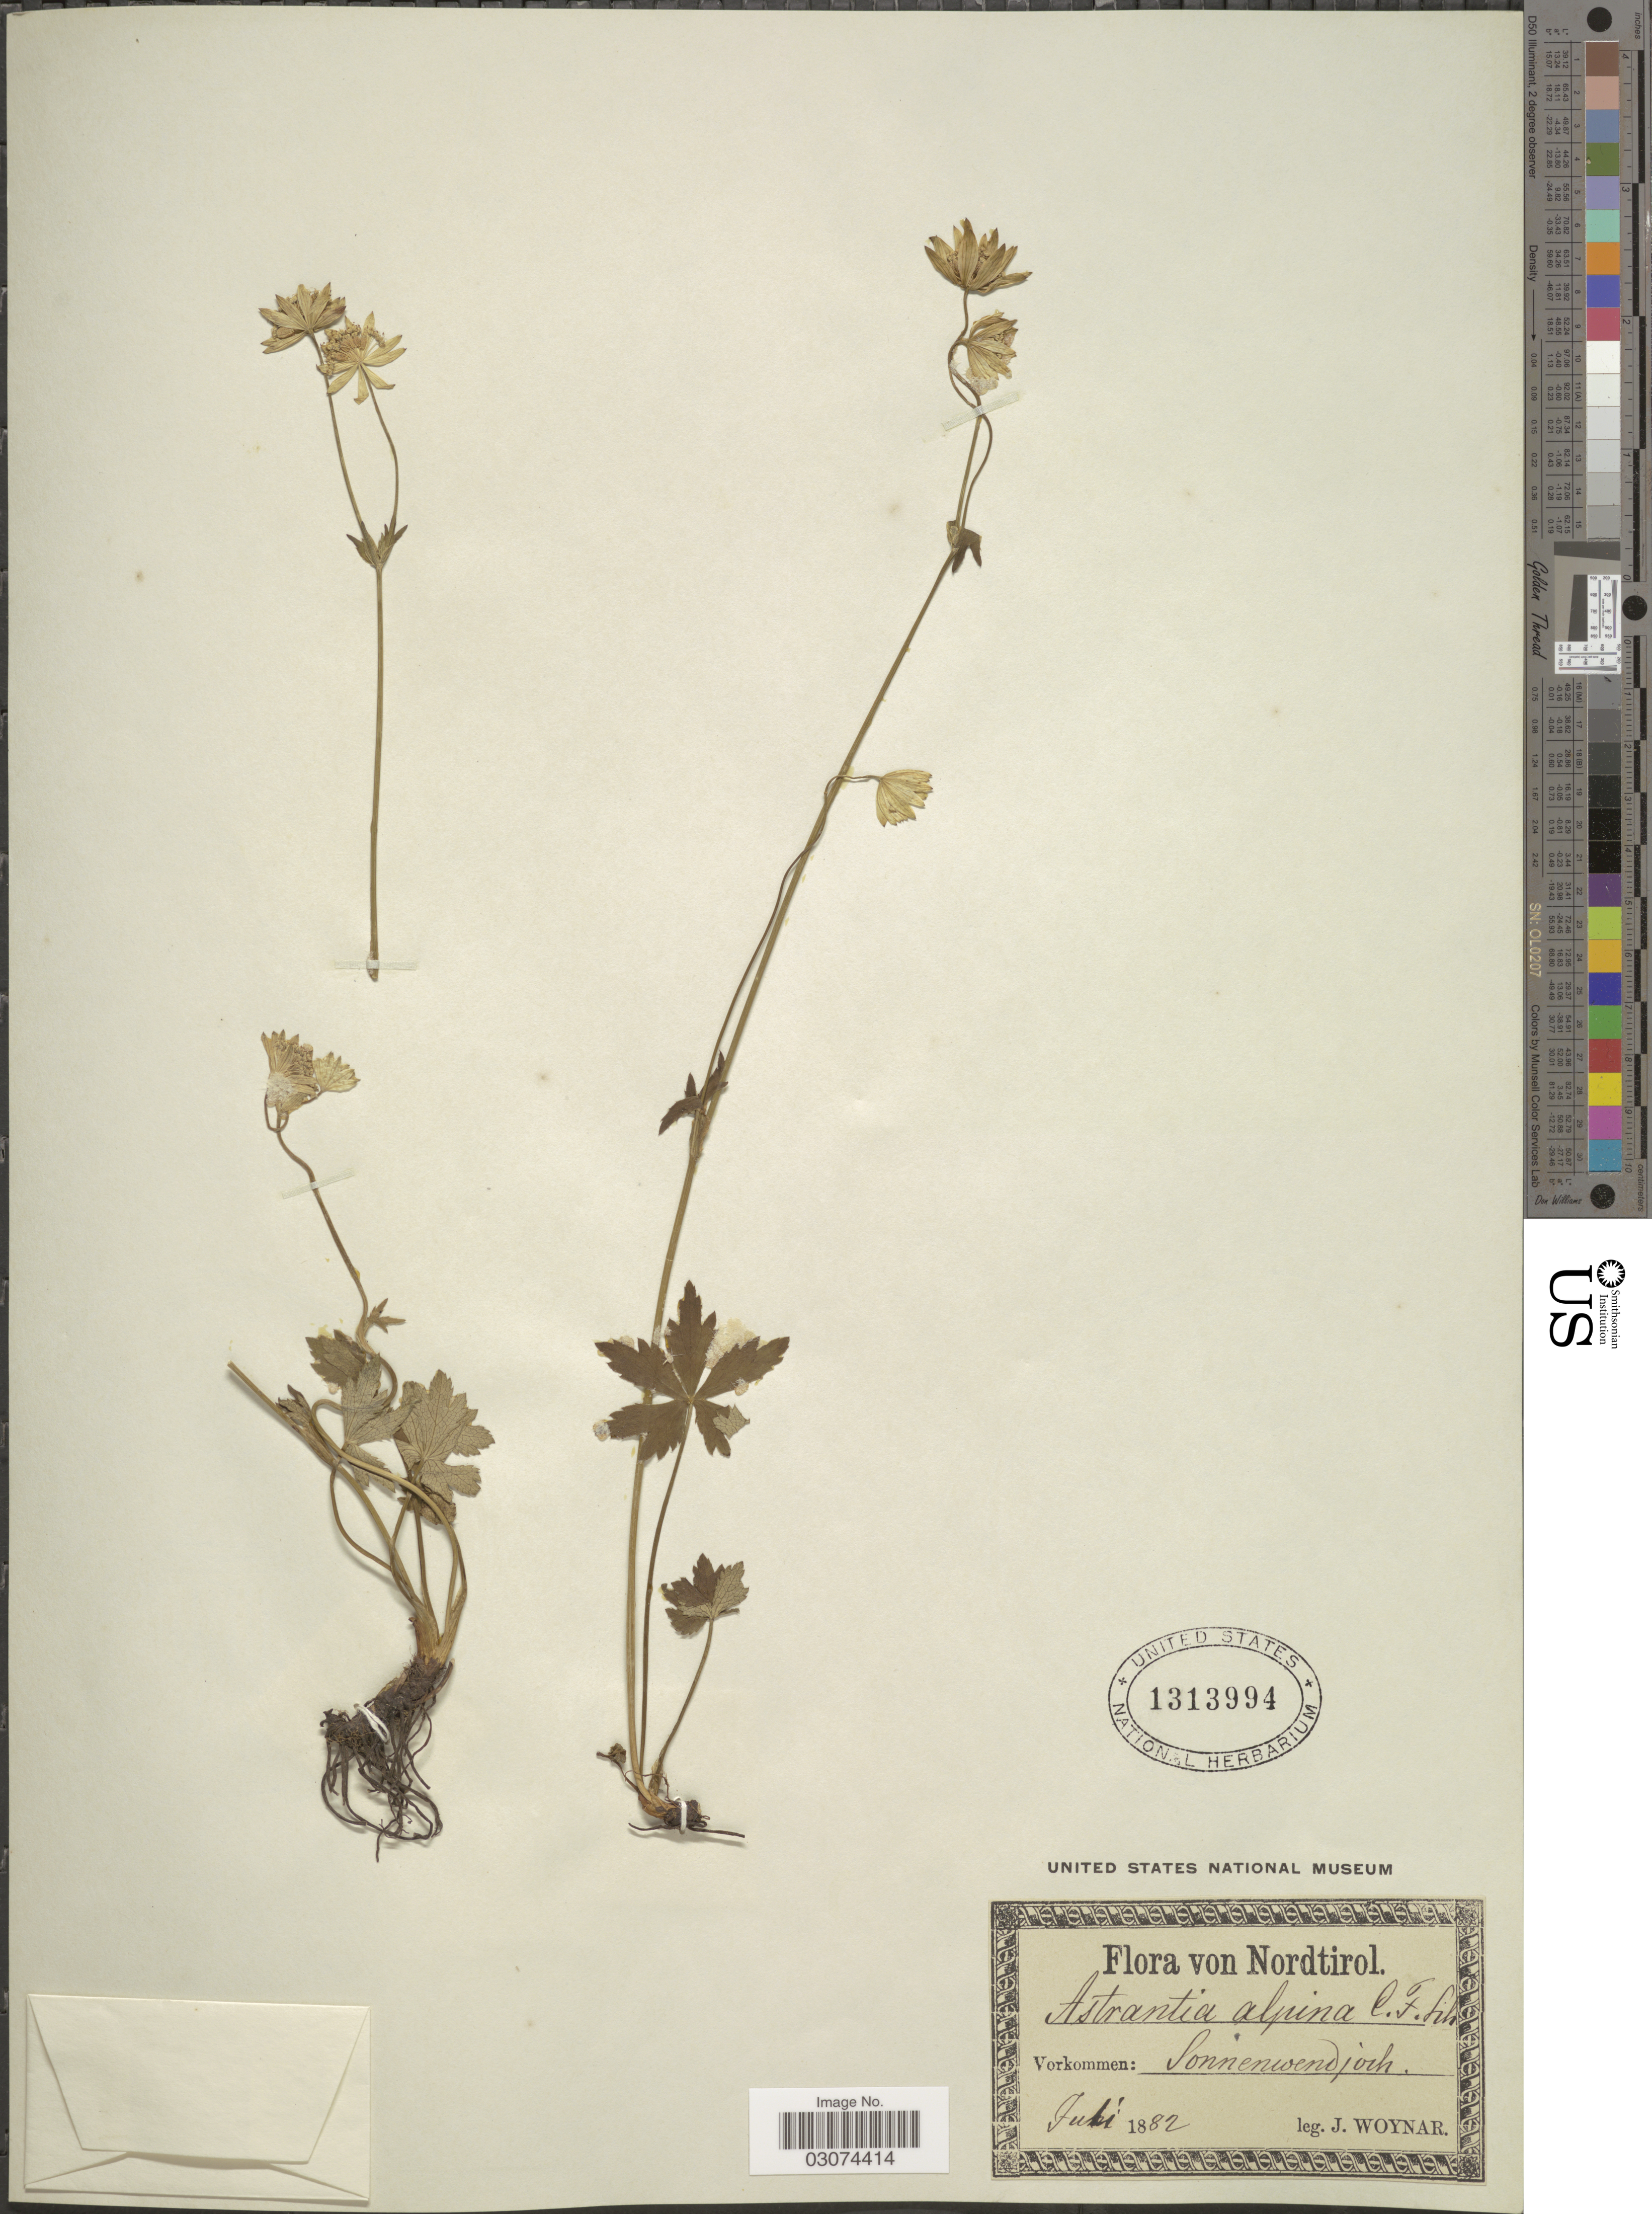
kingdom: Plantae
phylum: Tracheophyta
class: Magnoliopsida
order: Apiales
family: Apiaceae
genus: Astrantia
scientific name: Astrantia alpina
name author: Stur ex Nyman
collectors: J. Woynar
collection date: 1882-07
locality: Nordtirol. Vorkommen: Sonnwendjoch.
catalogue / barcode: US 1313994